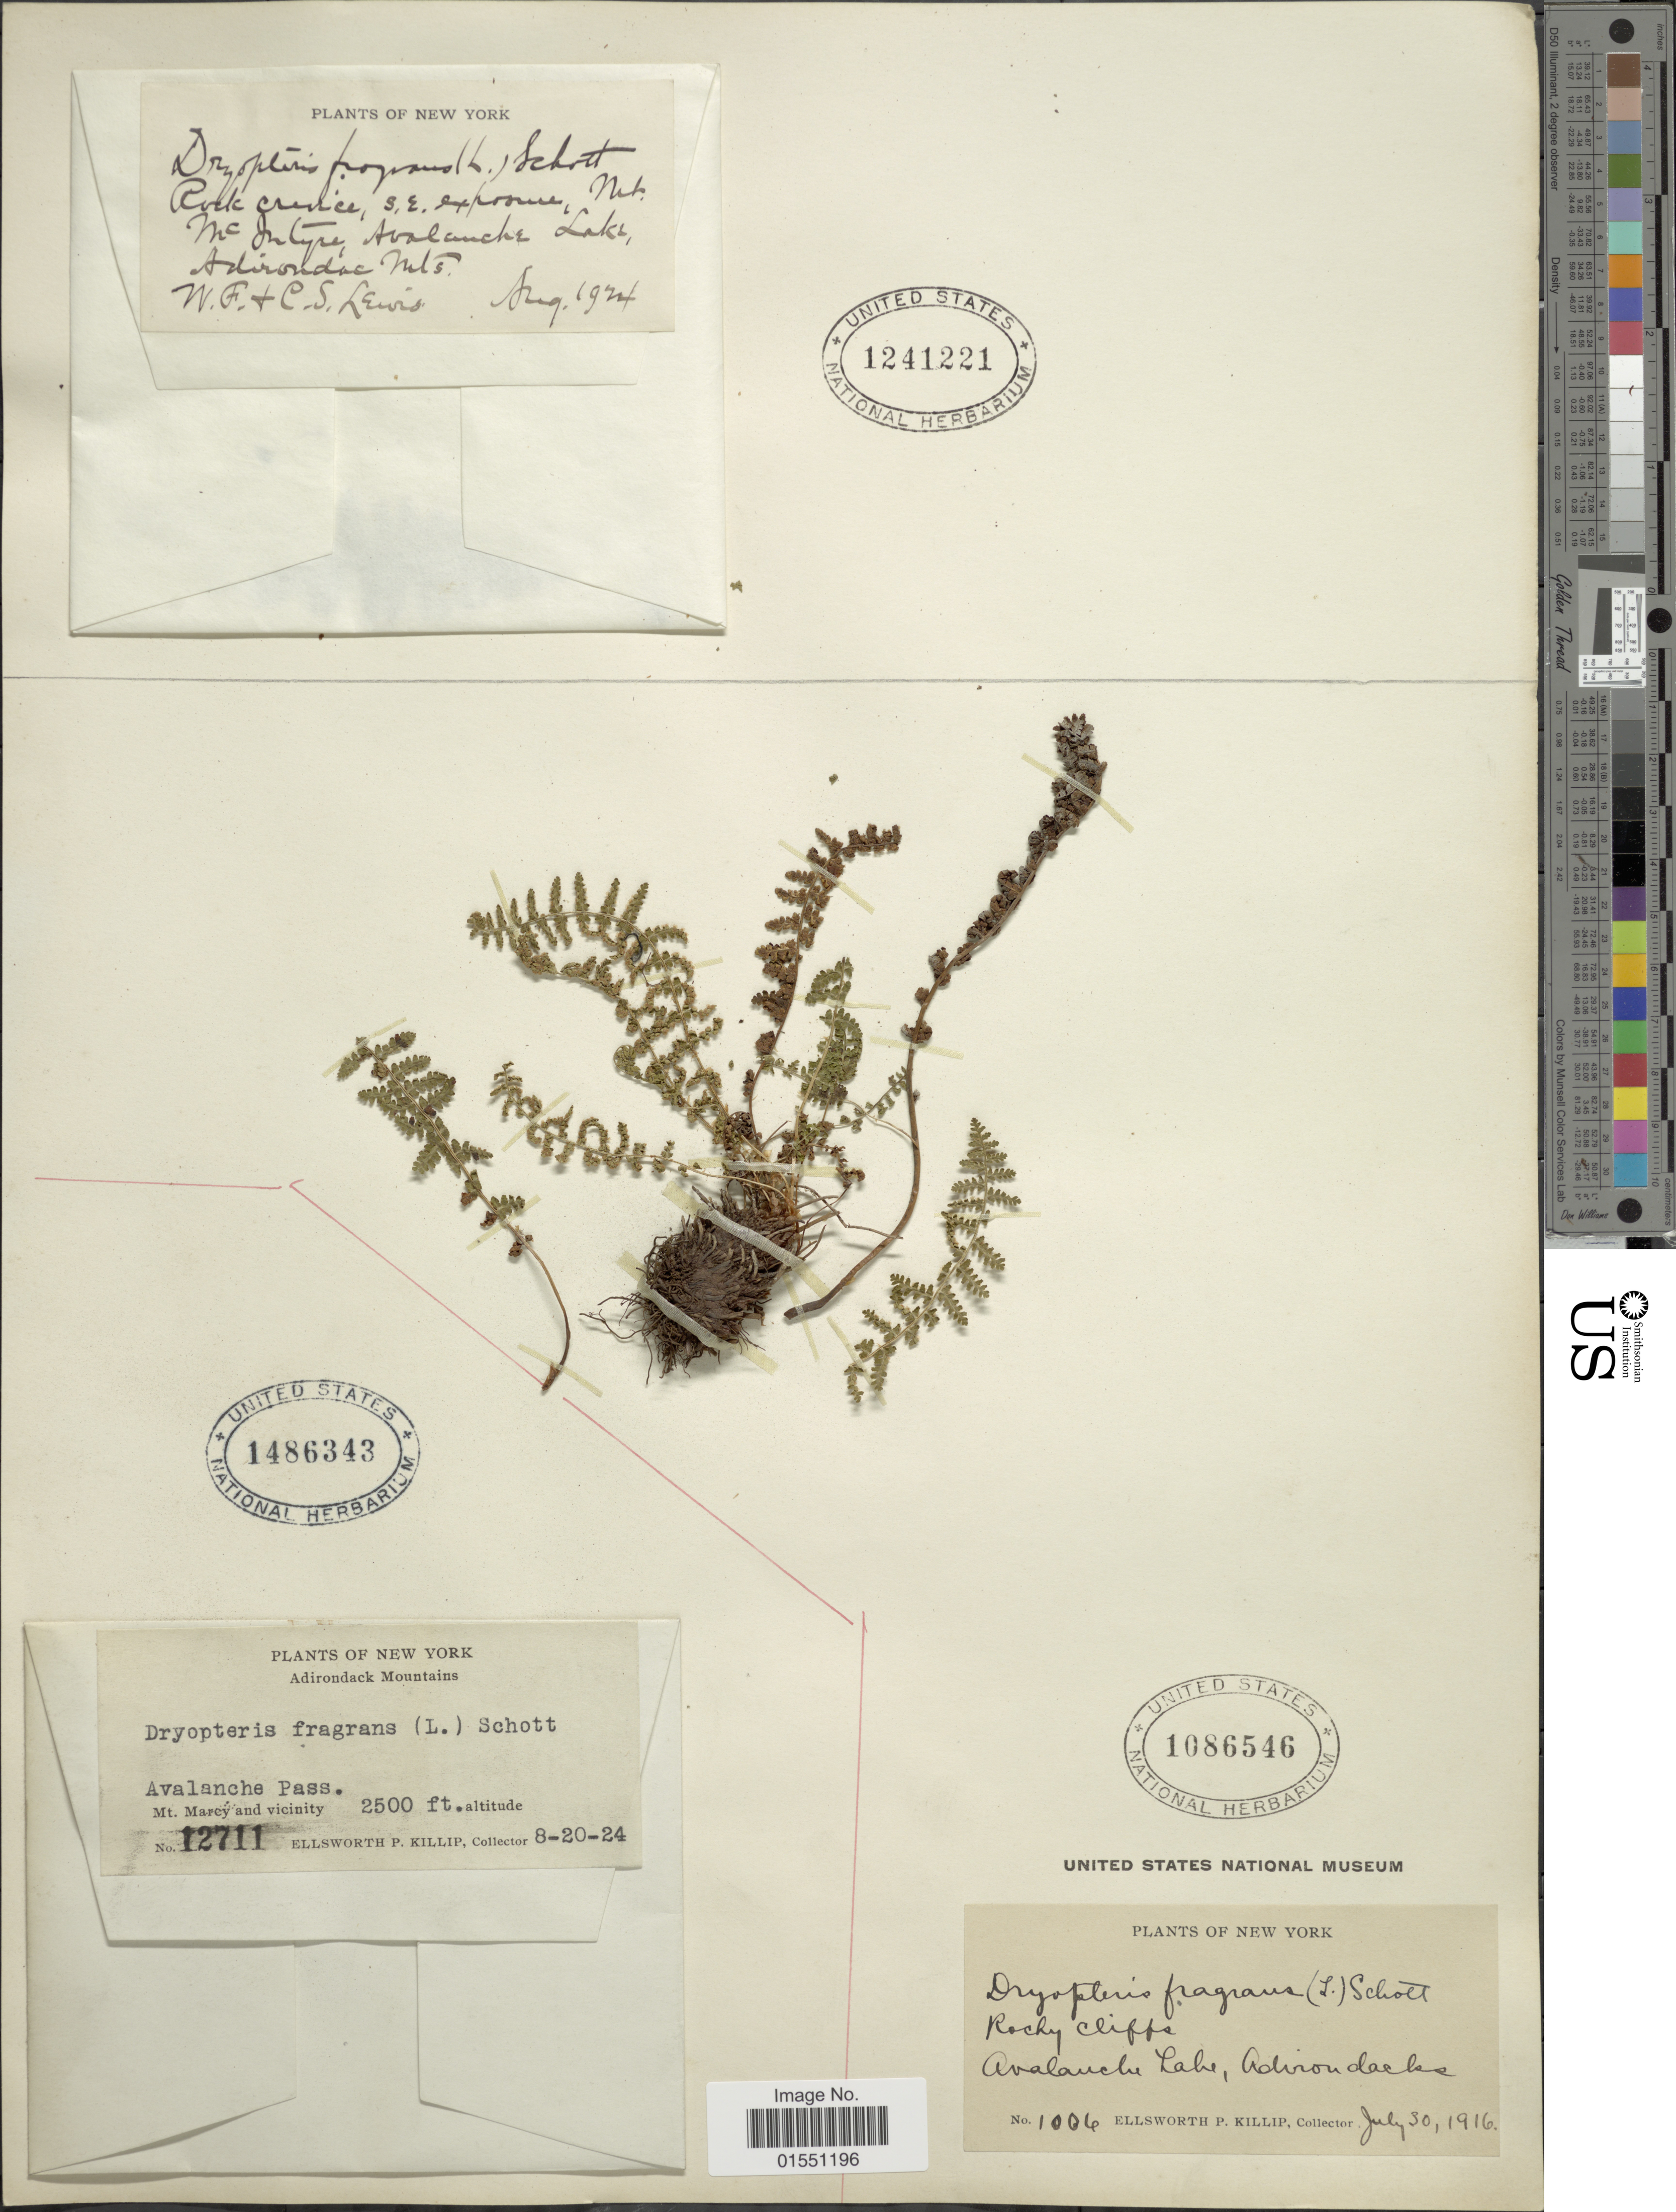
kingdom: Plantae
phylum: Tracheophyta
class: Polypodiopsida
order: Polypodiales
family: Dryopteridaceae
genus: Dryopteris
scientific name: Dryopteris fragrans var. hookeriana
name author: A. Prince ex Weath.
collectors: E. P. Killip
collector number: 1004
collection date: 1916-07-30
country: United States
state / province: New York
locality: Avalanche Lake, Adirondacks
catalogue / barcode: US 1086546